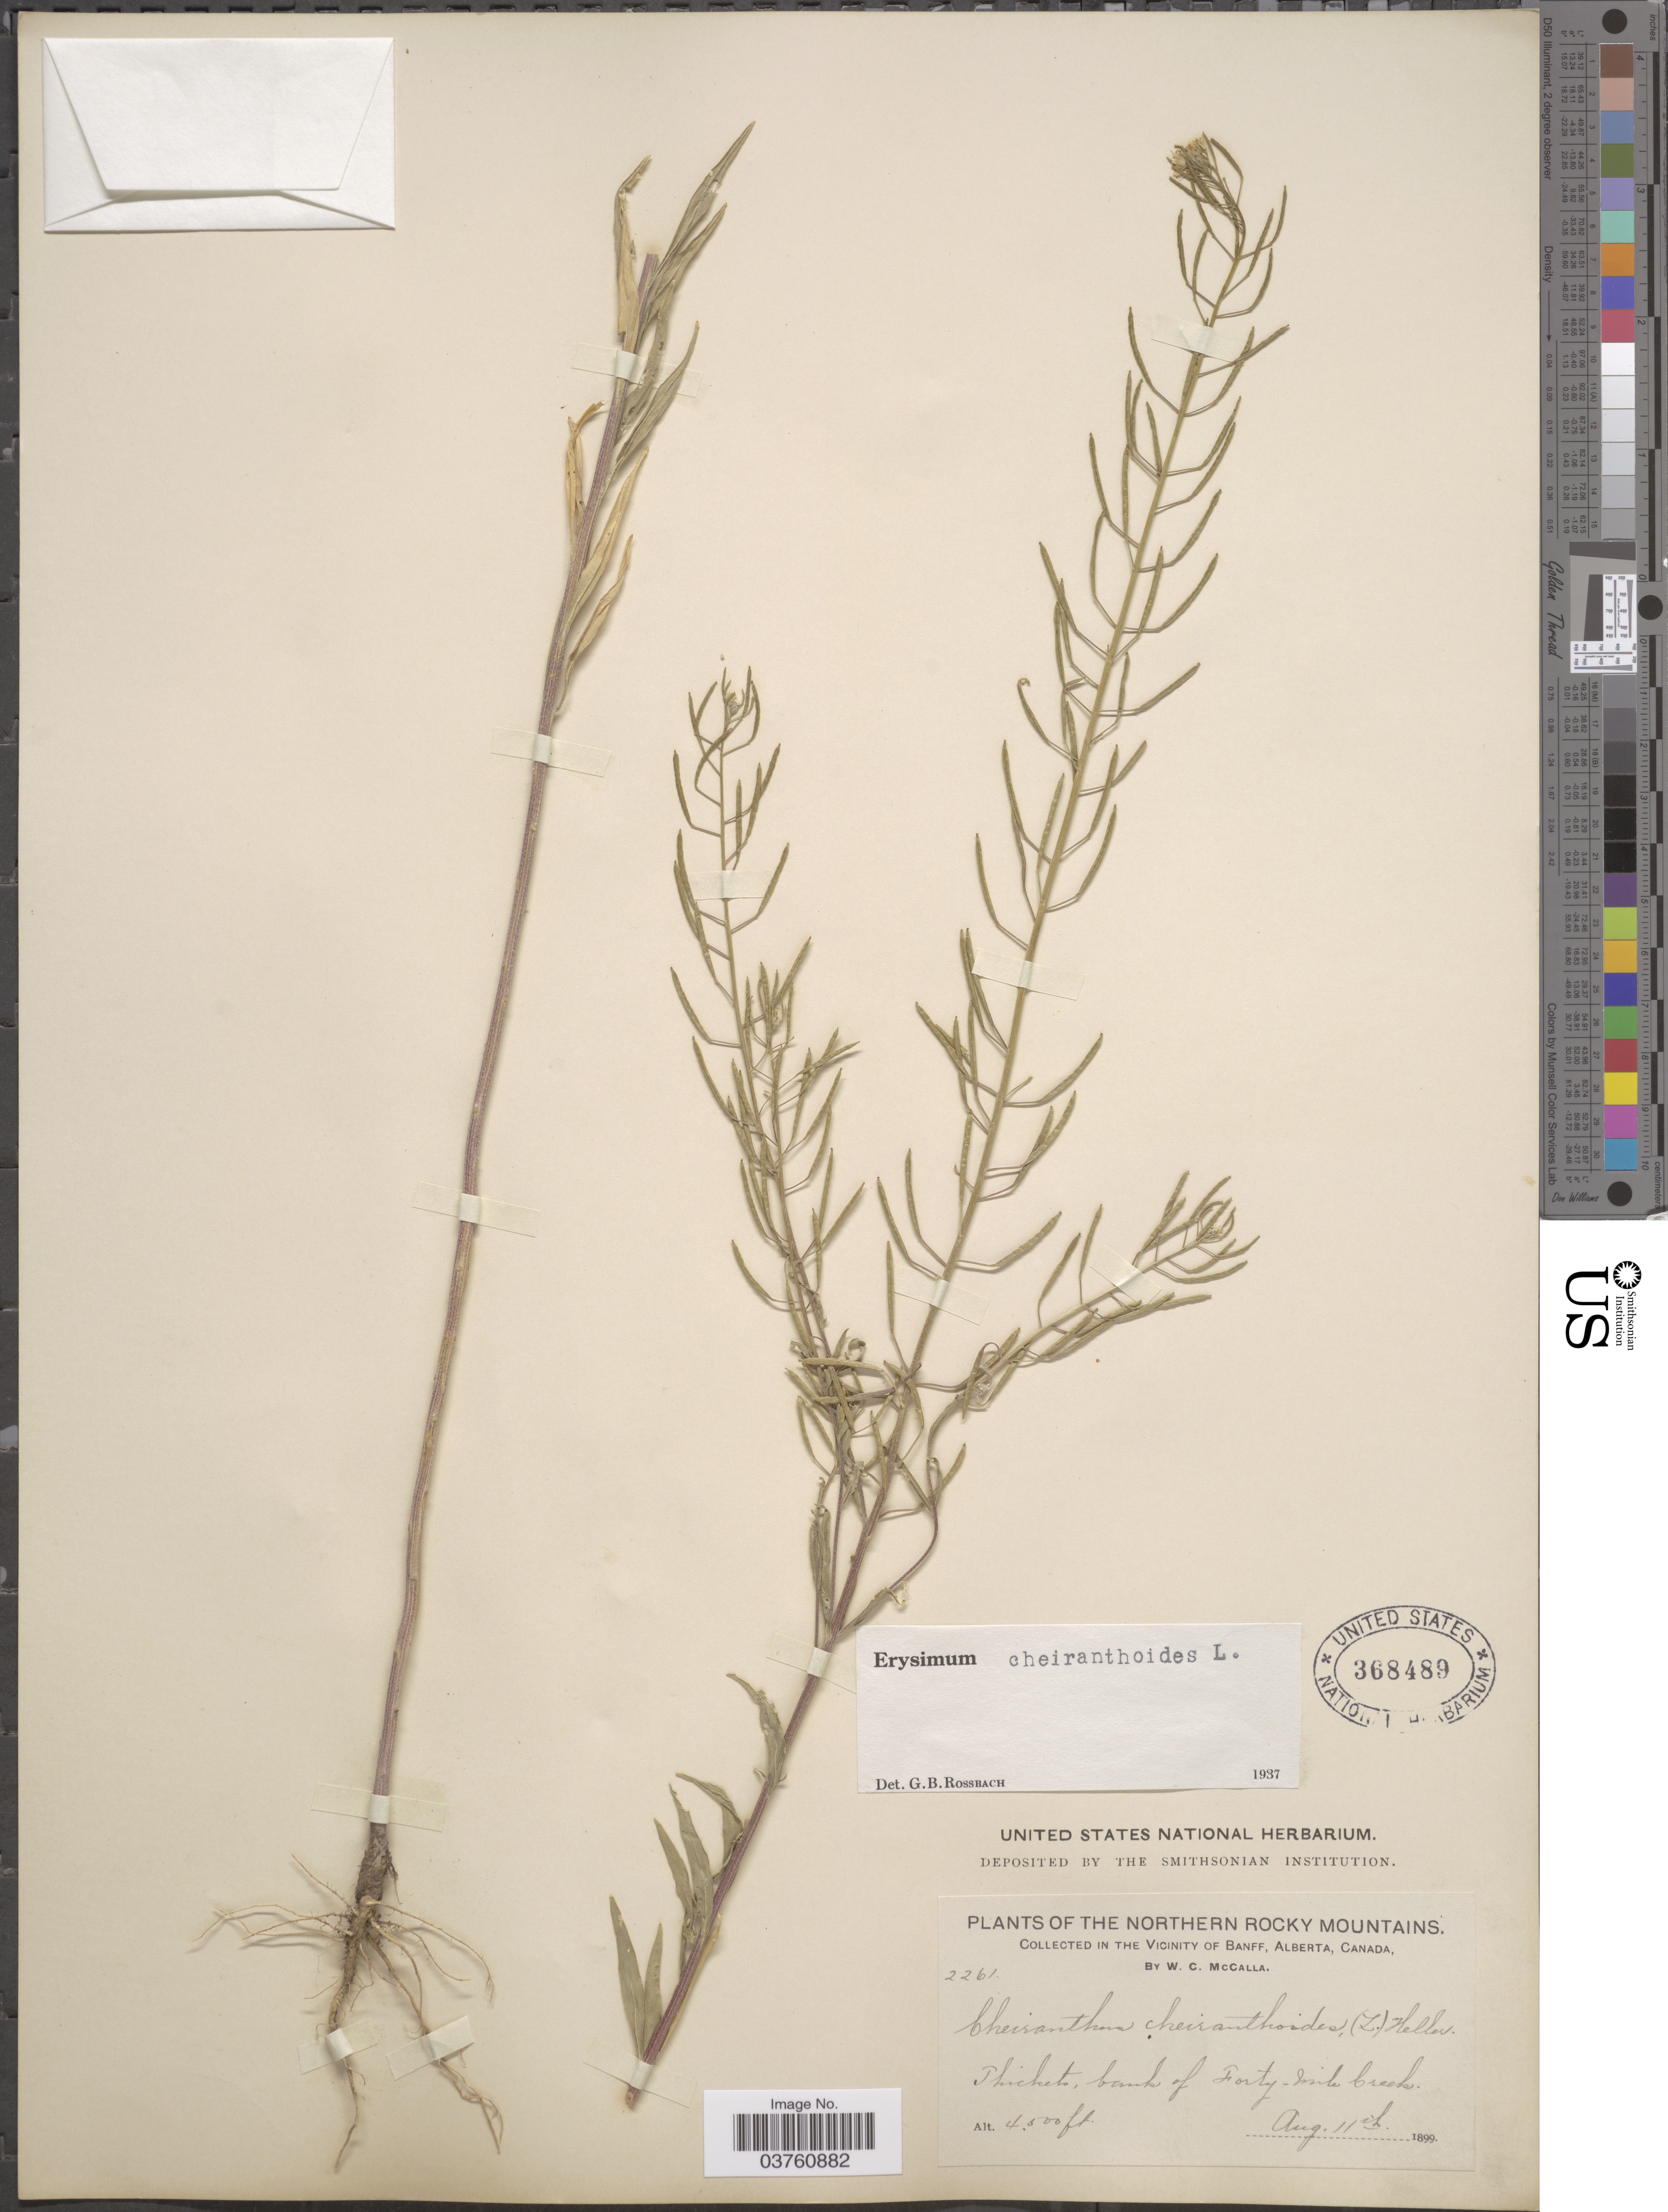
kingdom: Plantae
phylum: Tracheophyta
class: Magnoliopsida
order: Brassicales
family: Brassicaceae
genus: Erysimum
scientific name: Erysimum cheiranthoides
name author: L.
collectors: W. McCalla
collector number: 2261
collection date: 1899-08-11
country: Canada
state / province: Alberta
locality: The Northern Rocky Mountains. The vinicity of Banff. Thickets, bank of Forty-Mile Creek.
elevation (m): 1372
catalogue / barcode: US 368489